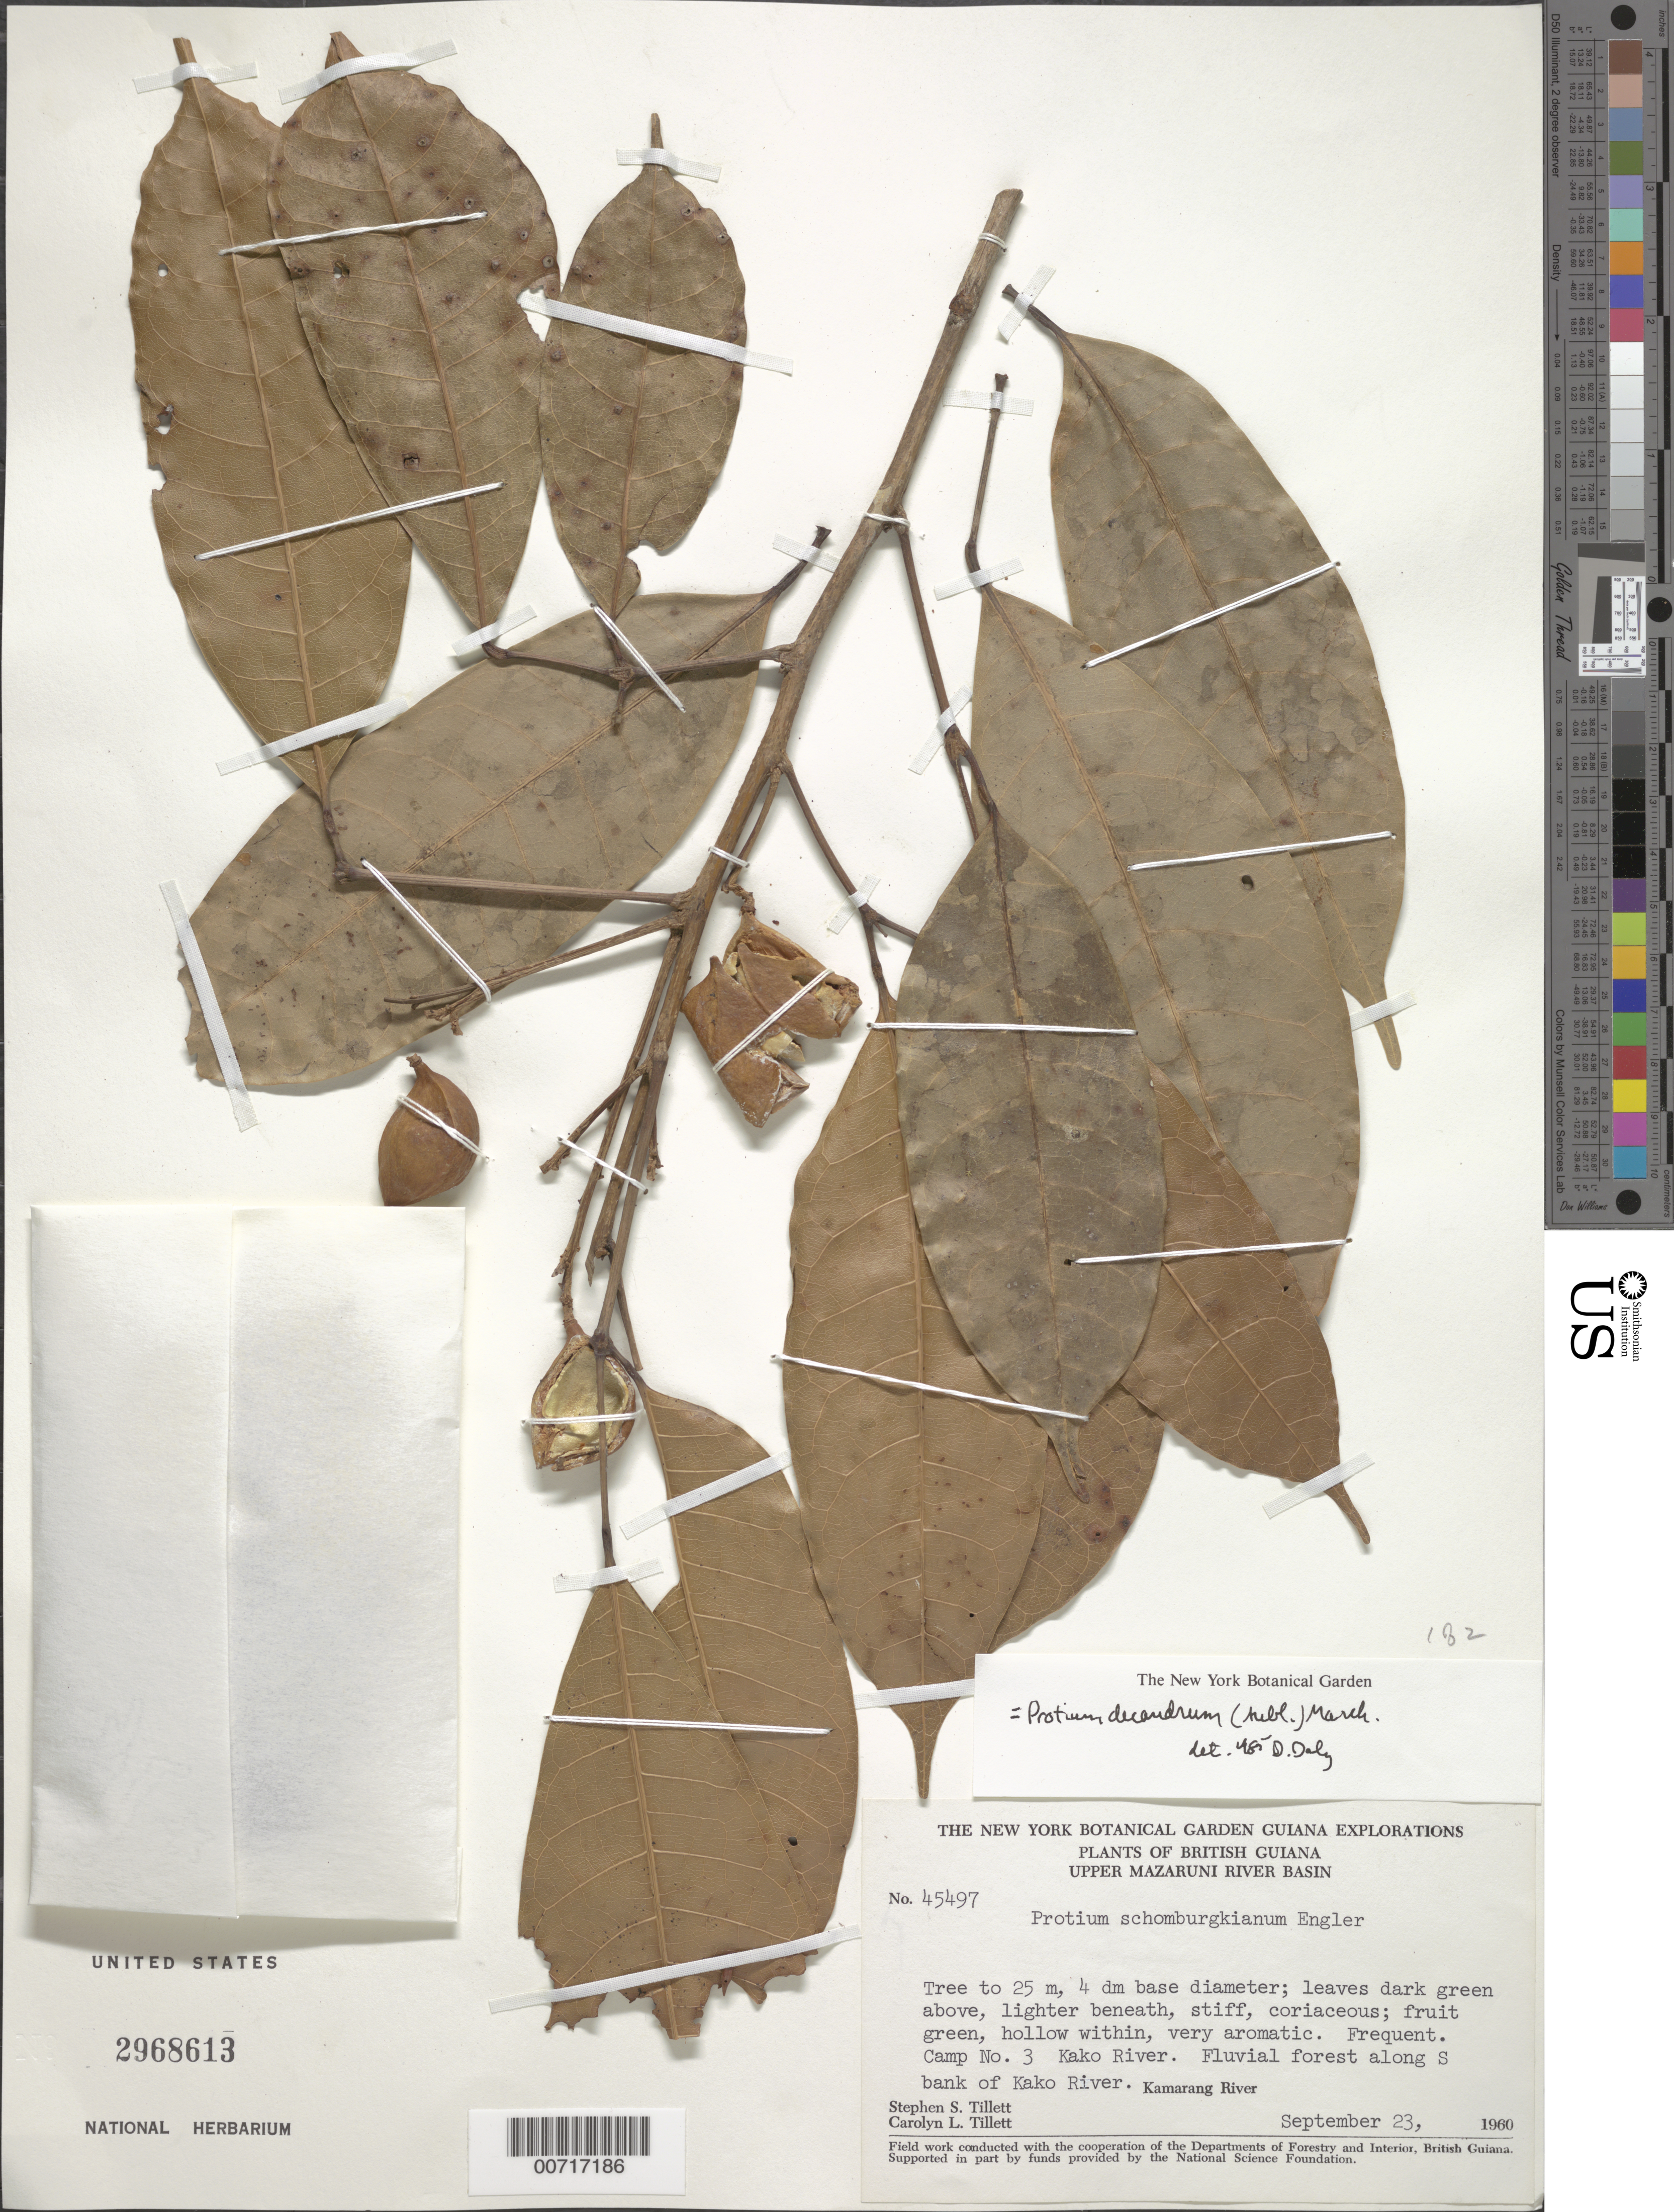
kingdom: Plantae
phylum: Tracheophyta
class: Magnoliopsida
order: Sapindales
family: Burseraceae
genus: Protium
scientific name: Protium decandrum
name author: (Aubl.) Marchand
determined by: Daly, D. C.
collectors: S. S. Tillett, C. L. Tillett & R. Boyan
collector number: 45497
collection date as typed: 23-Sep-60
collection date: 1960-09-23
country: Guyana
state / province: Cuyuni-Mazaruni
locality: Camp #3, 1/2 mile below 'falls' of Kako R., S bank, about 10 hours from mouth, Upper Mazaruni R basin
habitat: Fluvial forest along river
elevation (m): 500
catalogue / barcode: US 2968613